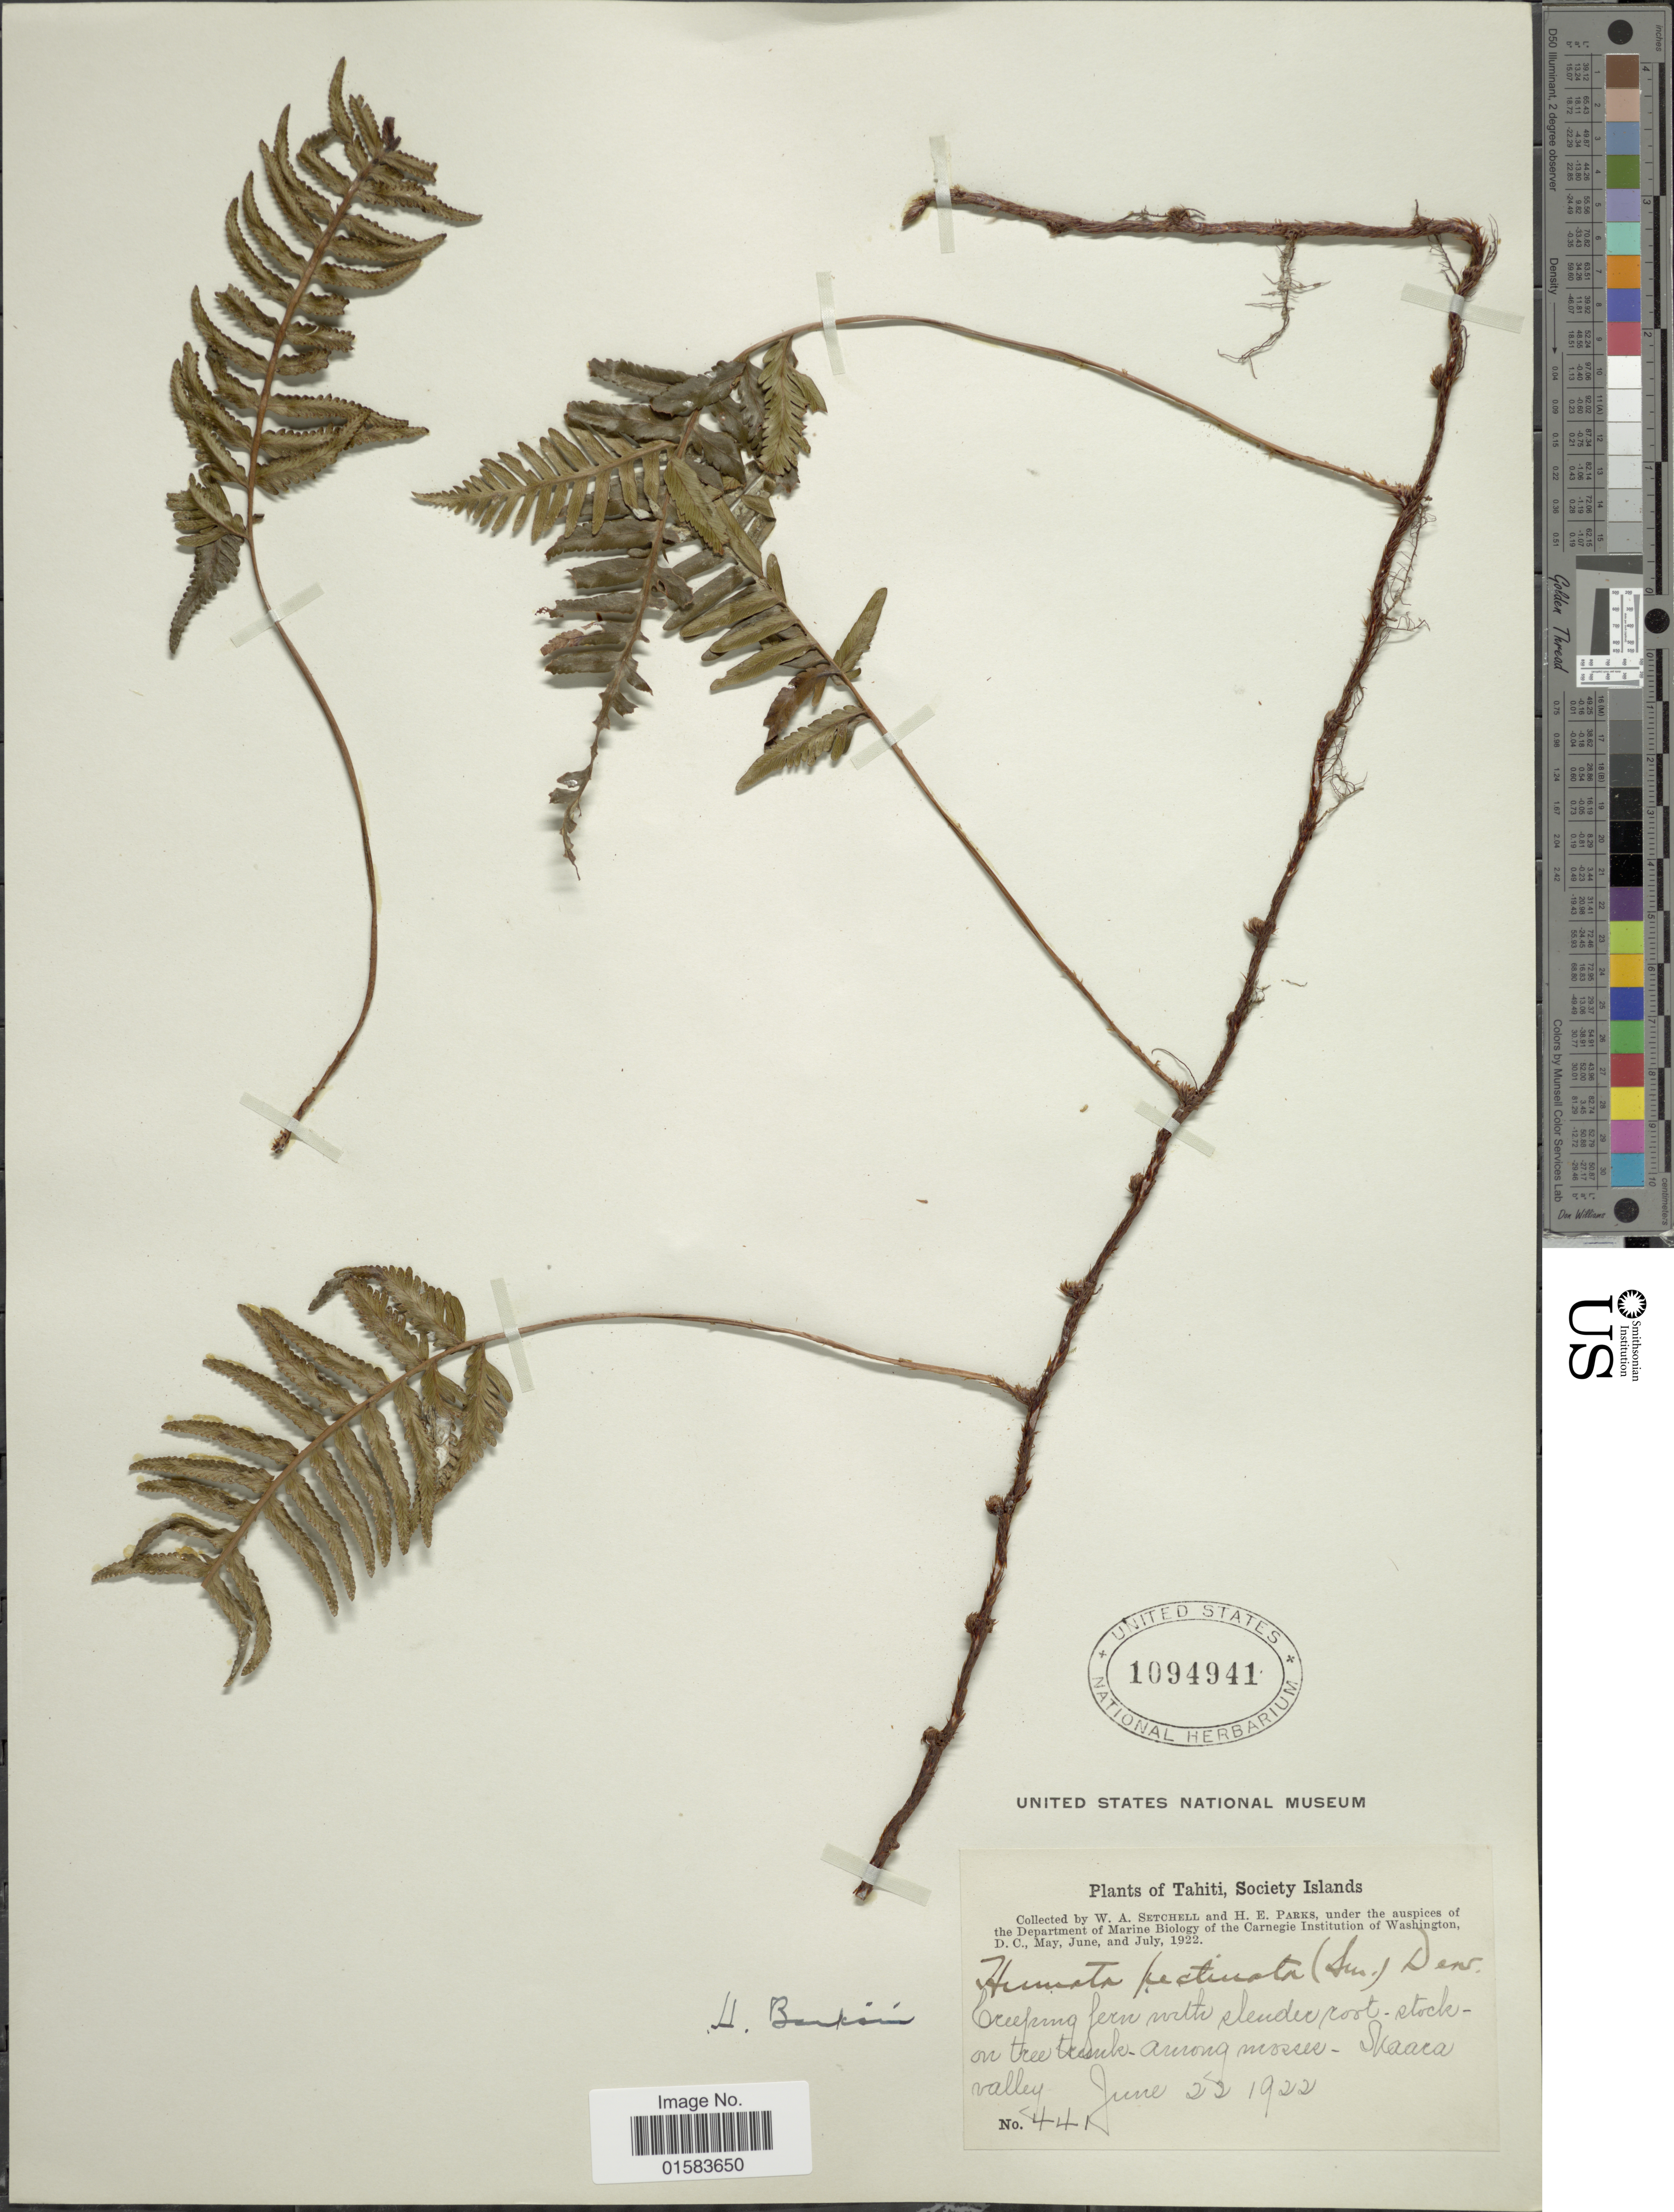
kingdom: Plantae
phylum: Tracheophyta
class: Polypodiopsida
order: Polypodiales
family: Davalliaceae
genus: Davallia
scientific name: Davallia pectinata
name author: Sm.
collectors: W. Setchell & H. E. Parks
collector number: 441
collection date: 1922-06-22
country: French Polynesia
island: Tahiti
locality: Tahiti, Society Islands, Skaara Valley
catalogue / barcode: US 1094941